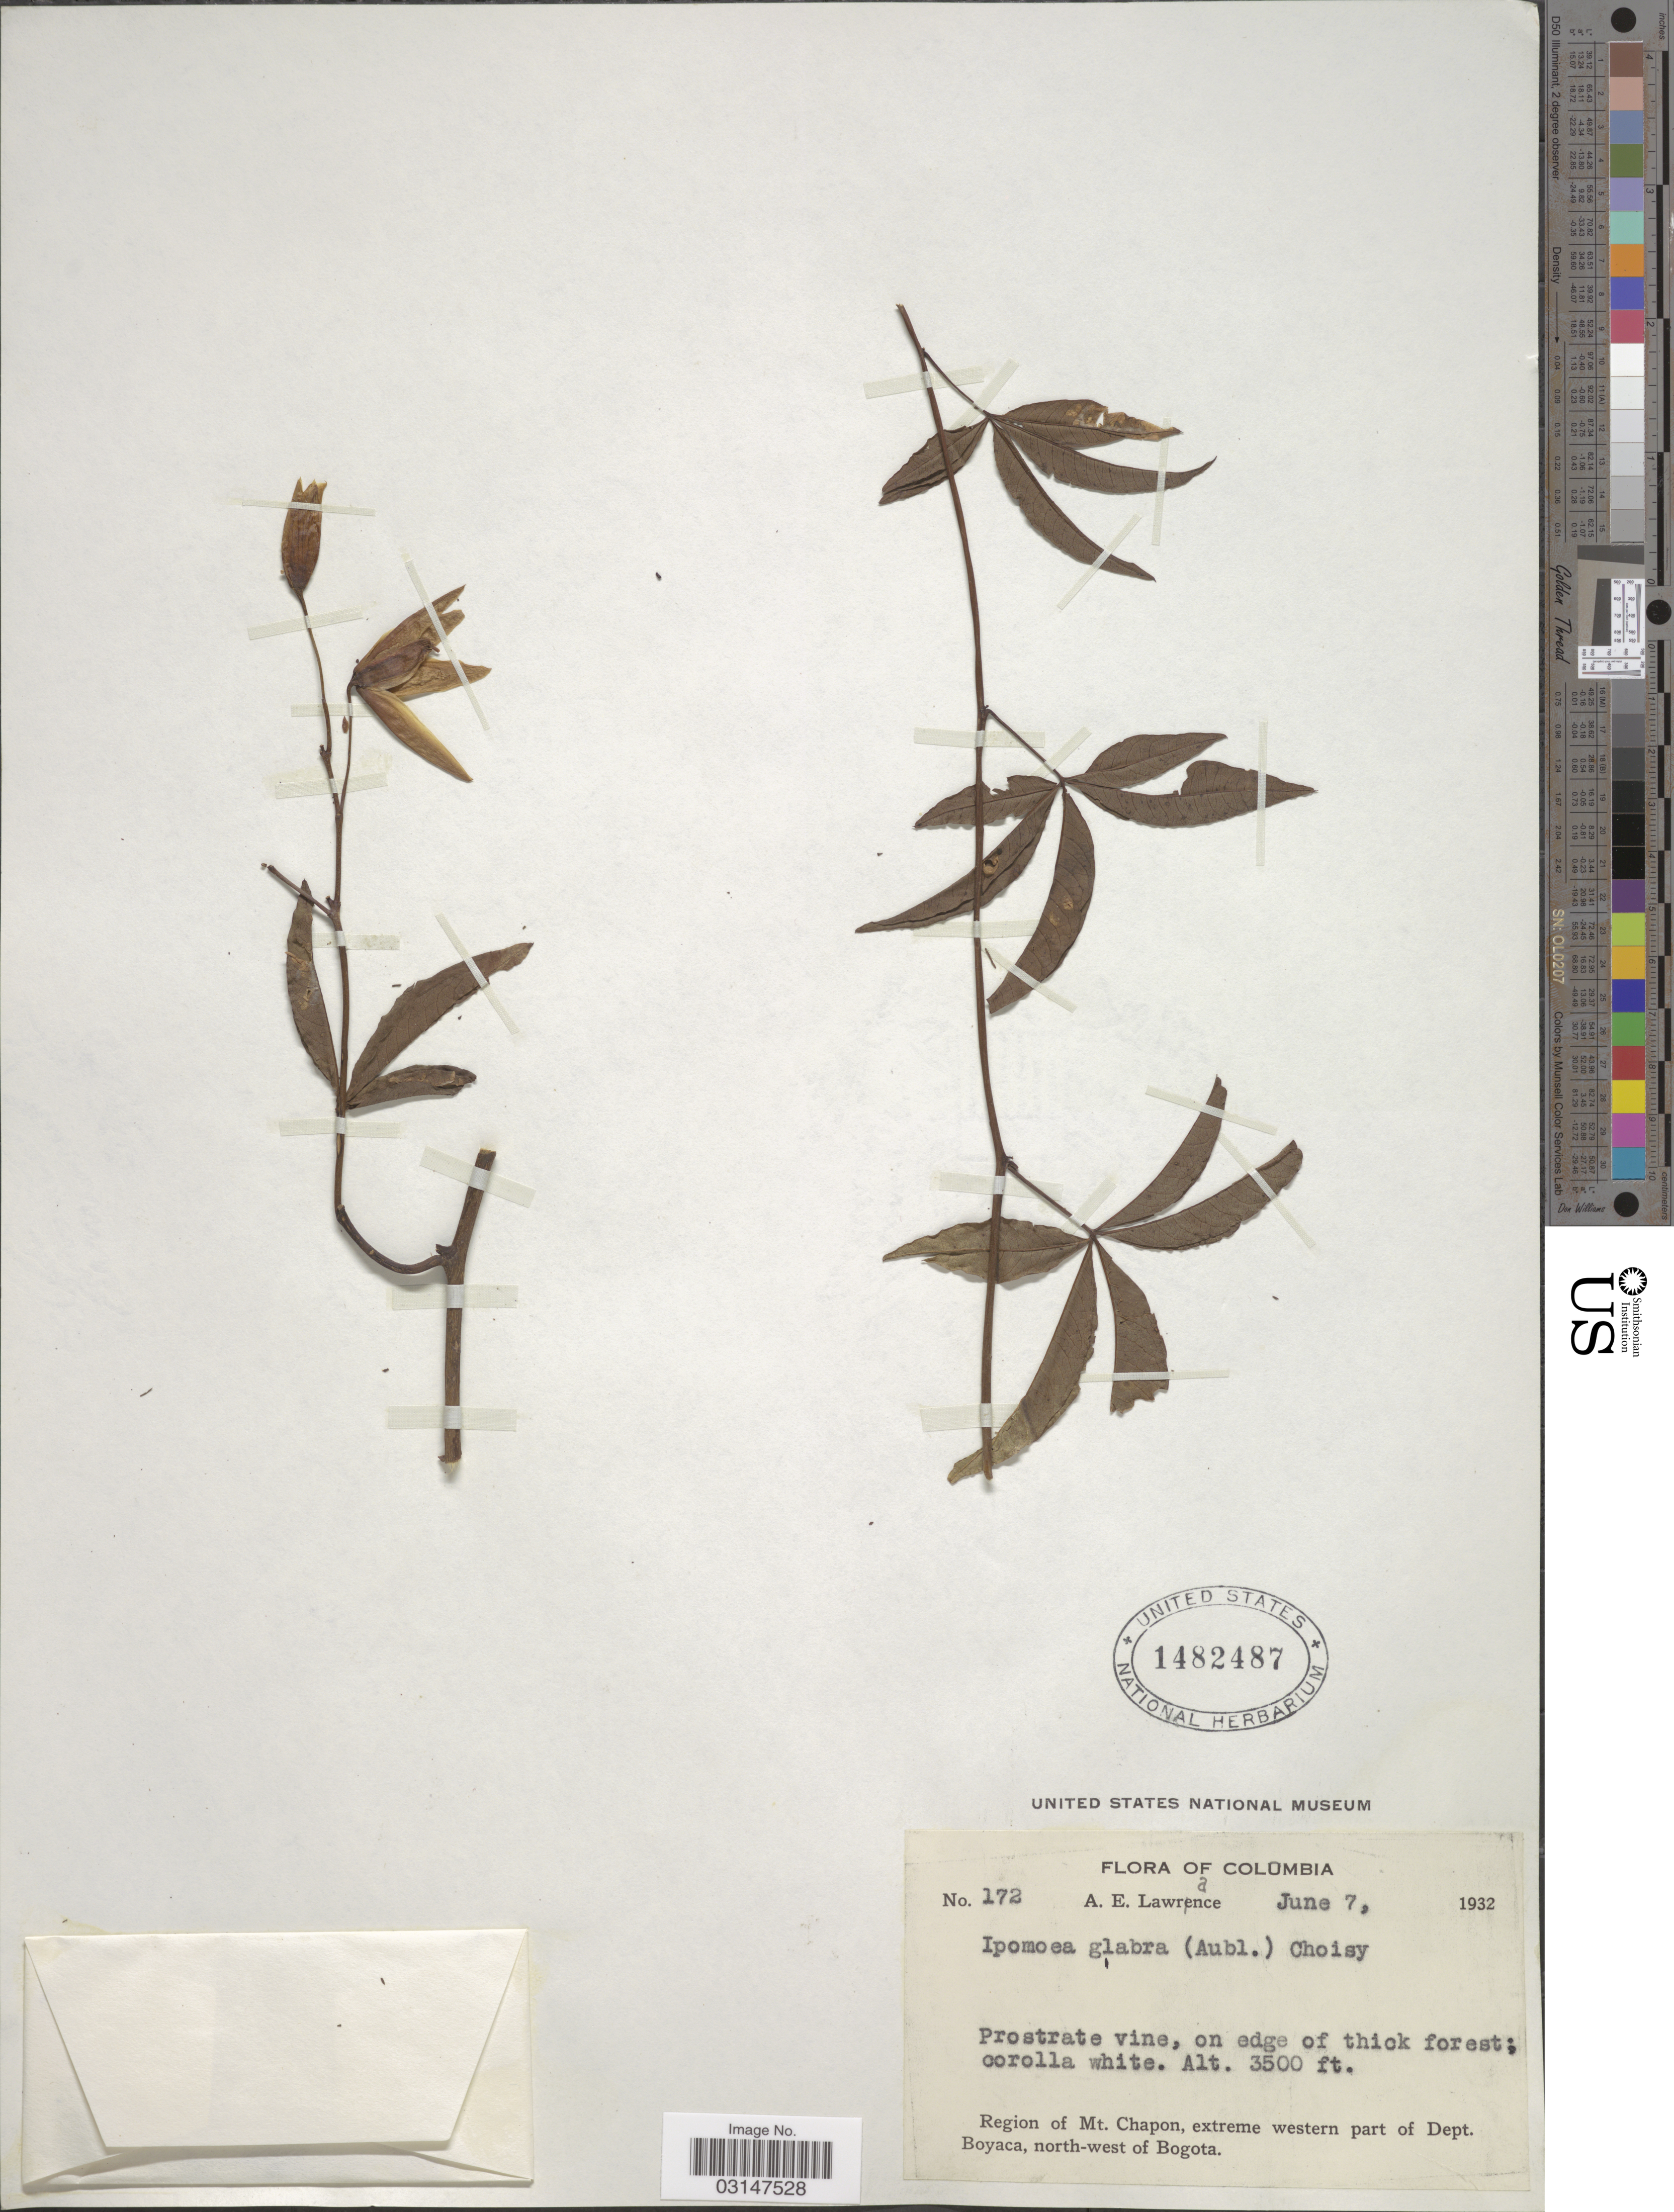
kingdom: Plantae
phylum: Tracheophyta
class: Magnoliopsida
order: Solanales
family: Convolvulaceae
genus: Distimake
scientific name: Distimake macrocalyx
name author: (Ruiz & Pav.) A. R. Simões & Staples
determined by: Strong, Mark T., (BOT), Smithsonian Institution - National Museum of Natural History (UNITED STATES)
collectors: A. Lawrance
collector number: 172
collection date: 1932-06-07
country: Colombia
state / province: Boyacá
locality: Region of Mt. Chapon, extreme western part of Dept. Boyaca, north-west of Bogota.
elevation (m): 1067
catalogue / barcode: US 1482487